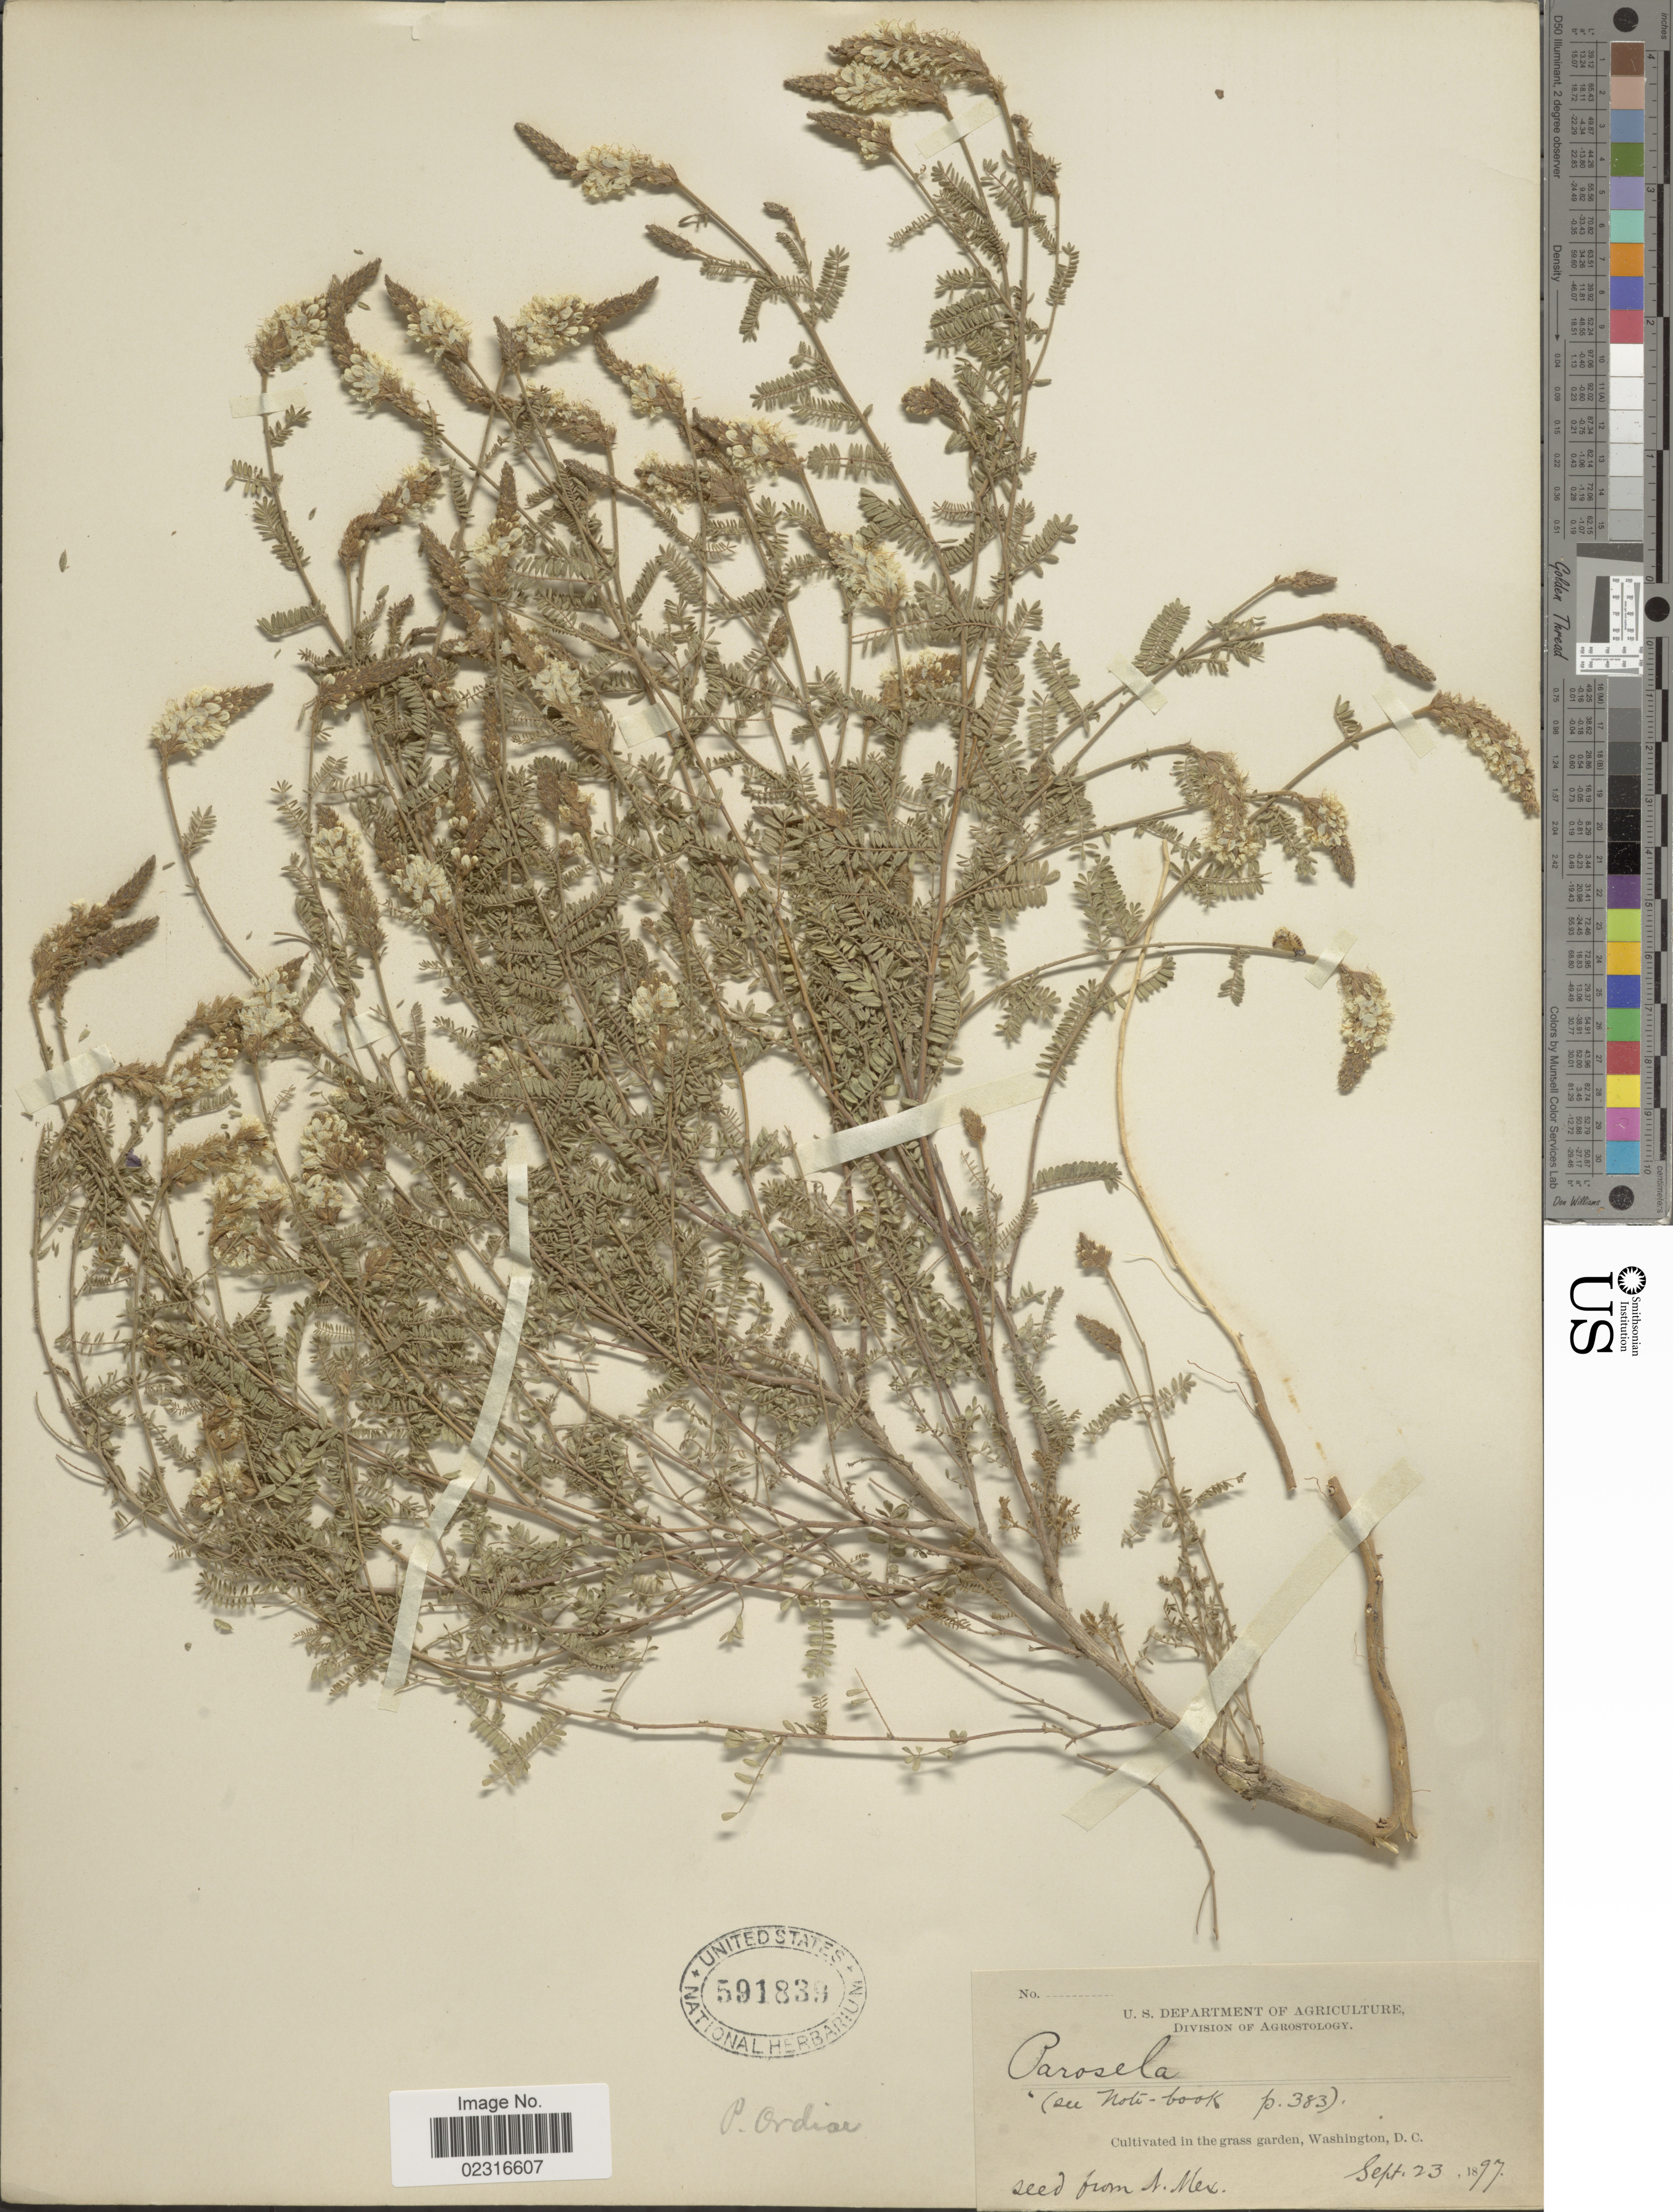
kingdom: Plantae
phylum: Tracheophyta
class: Magnoliopsida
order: Fabales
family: Fabaceae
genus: Dalea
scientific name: Dalea albiflora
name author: A. Gray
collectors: United States Department of Agriculture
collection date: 1897-09-23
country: United States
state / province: District of Columbia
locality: Grass garden, Washington, D.C.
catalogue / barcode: US 591839